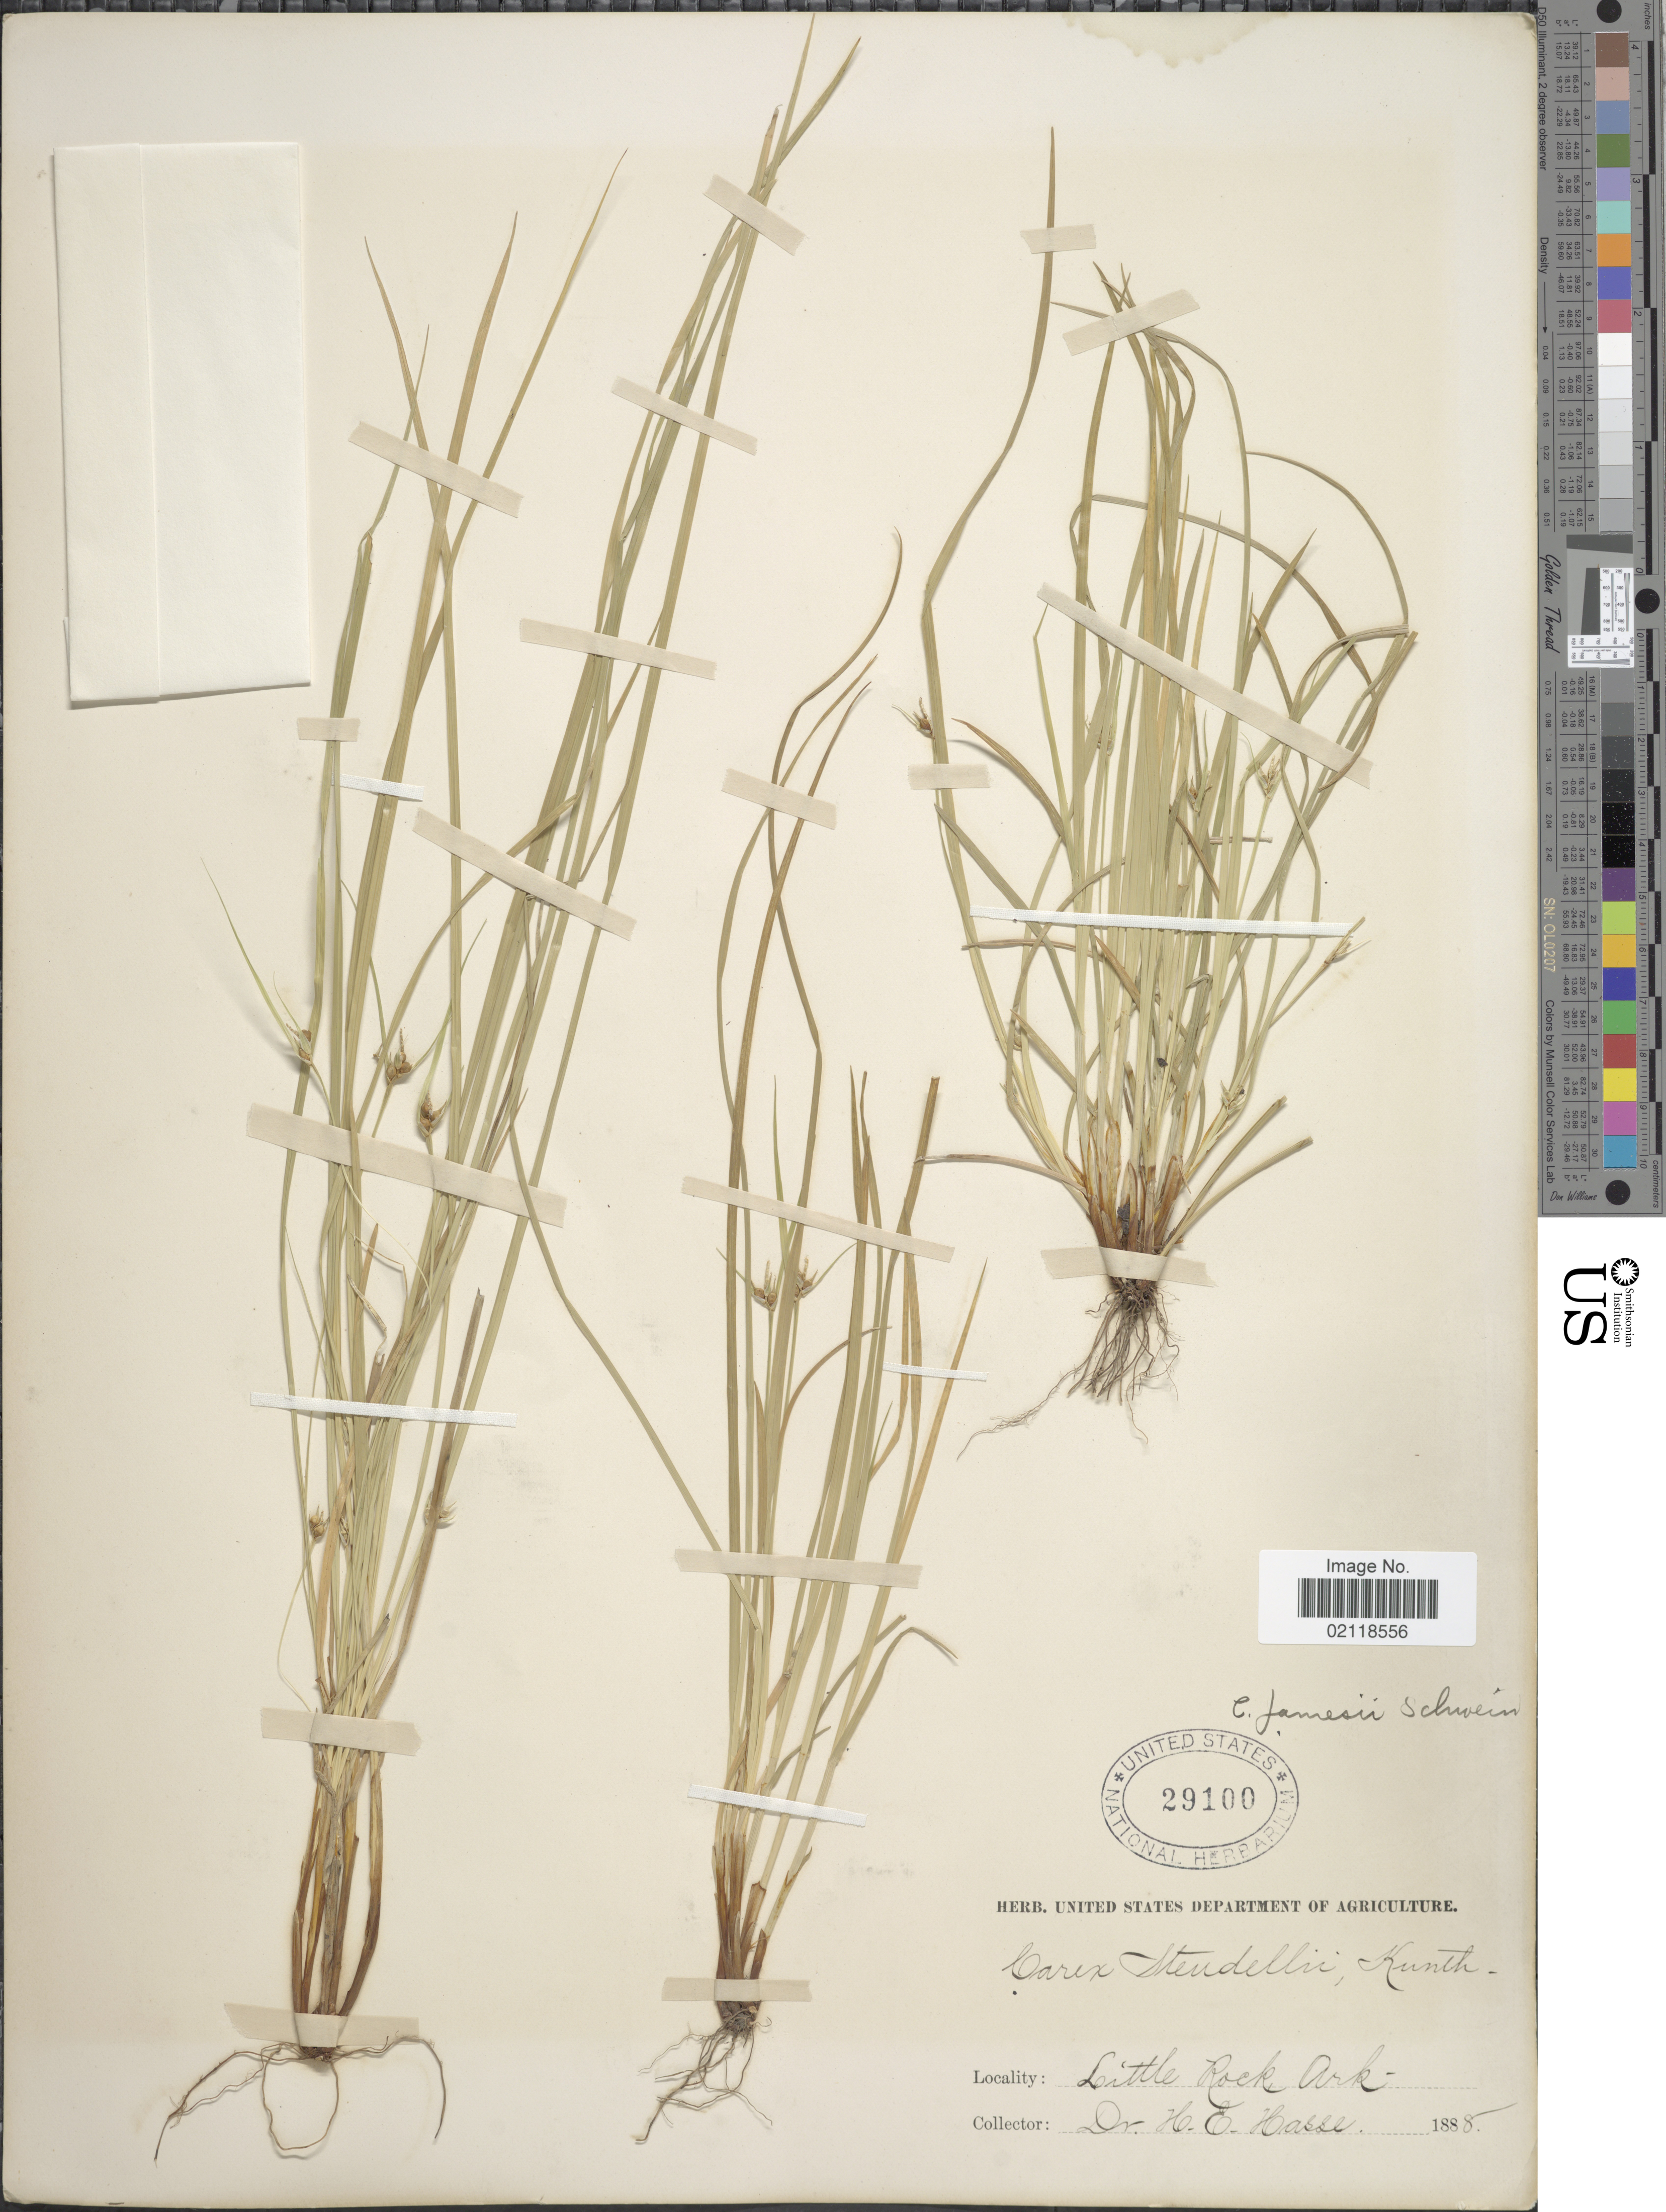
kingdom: Plantae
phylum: Tracheophyta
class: Liliopsida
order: Poales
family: Cyperaceae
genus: Carex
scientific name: Carex jamesii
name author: Schwein.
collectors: H. E. Hasse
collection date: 1888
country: United States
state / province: Arkansas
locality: Little Rock.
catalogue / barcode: US 29100